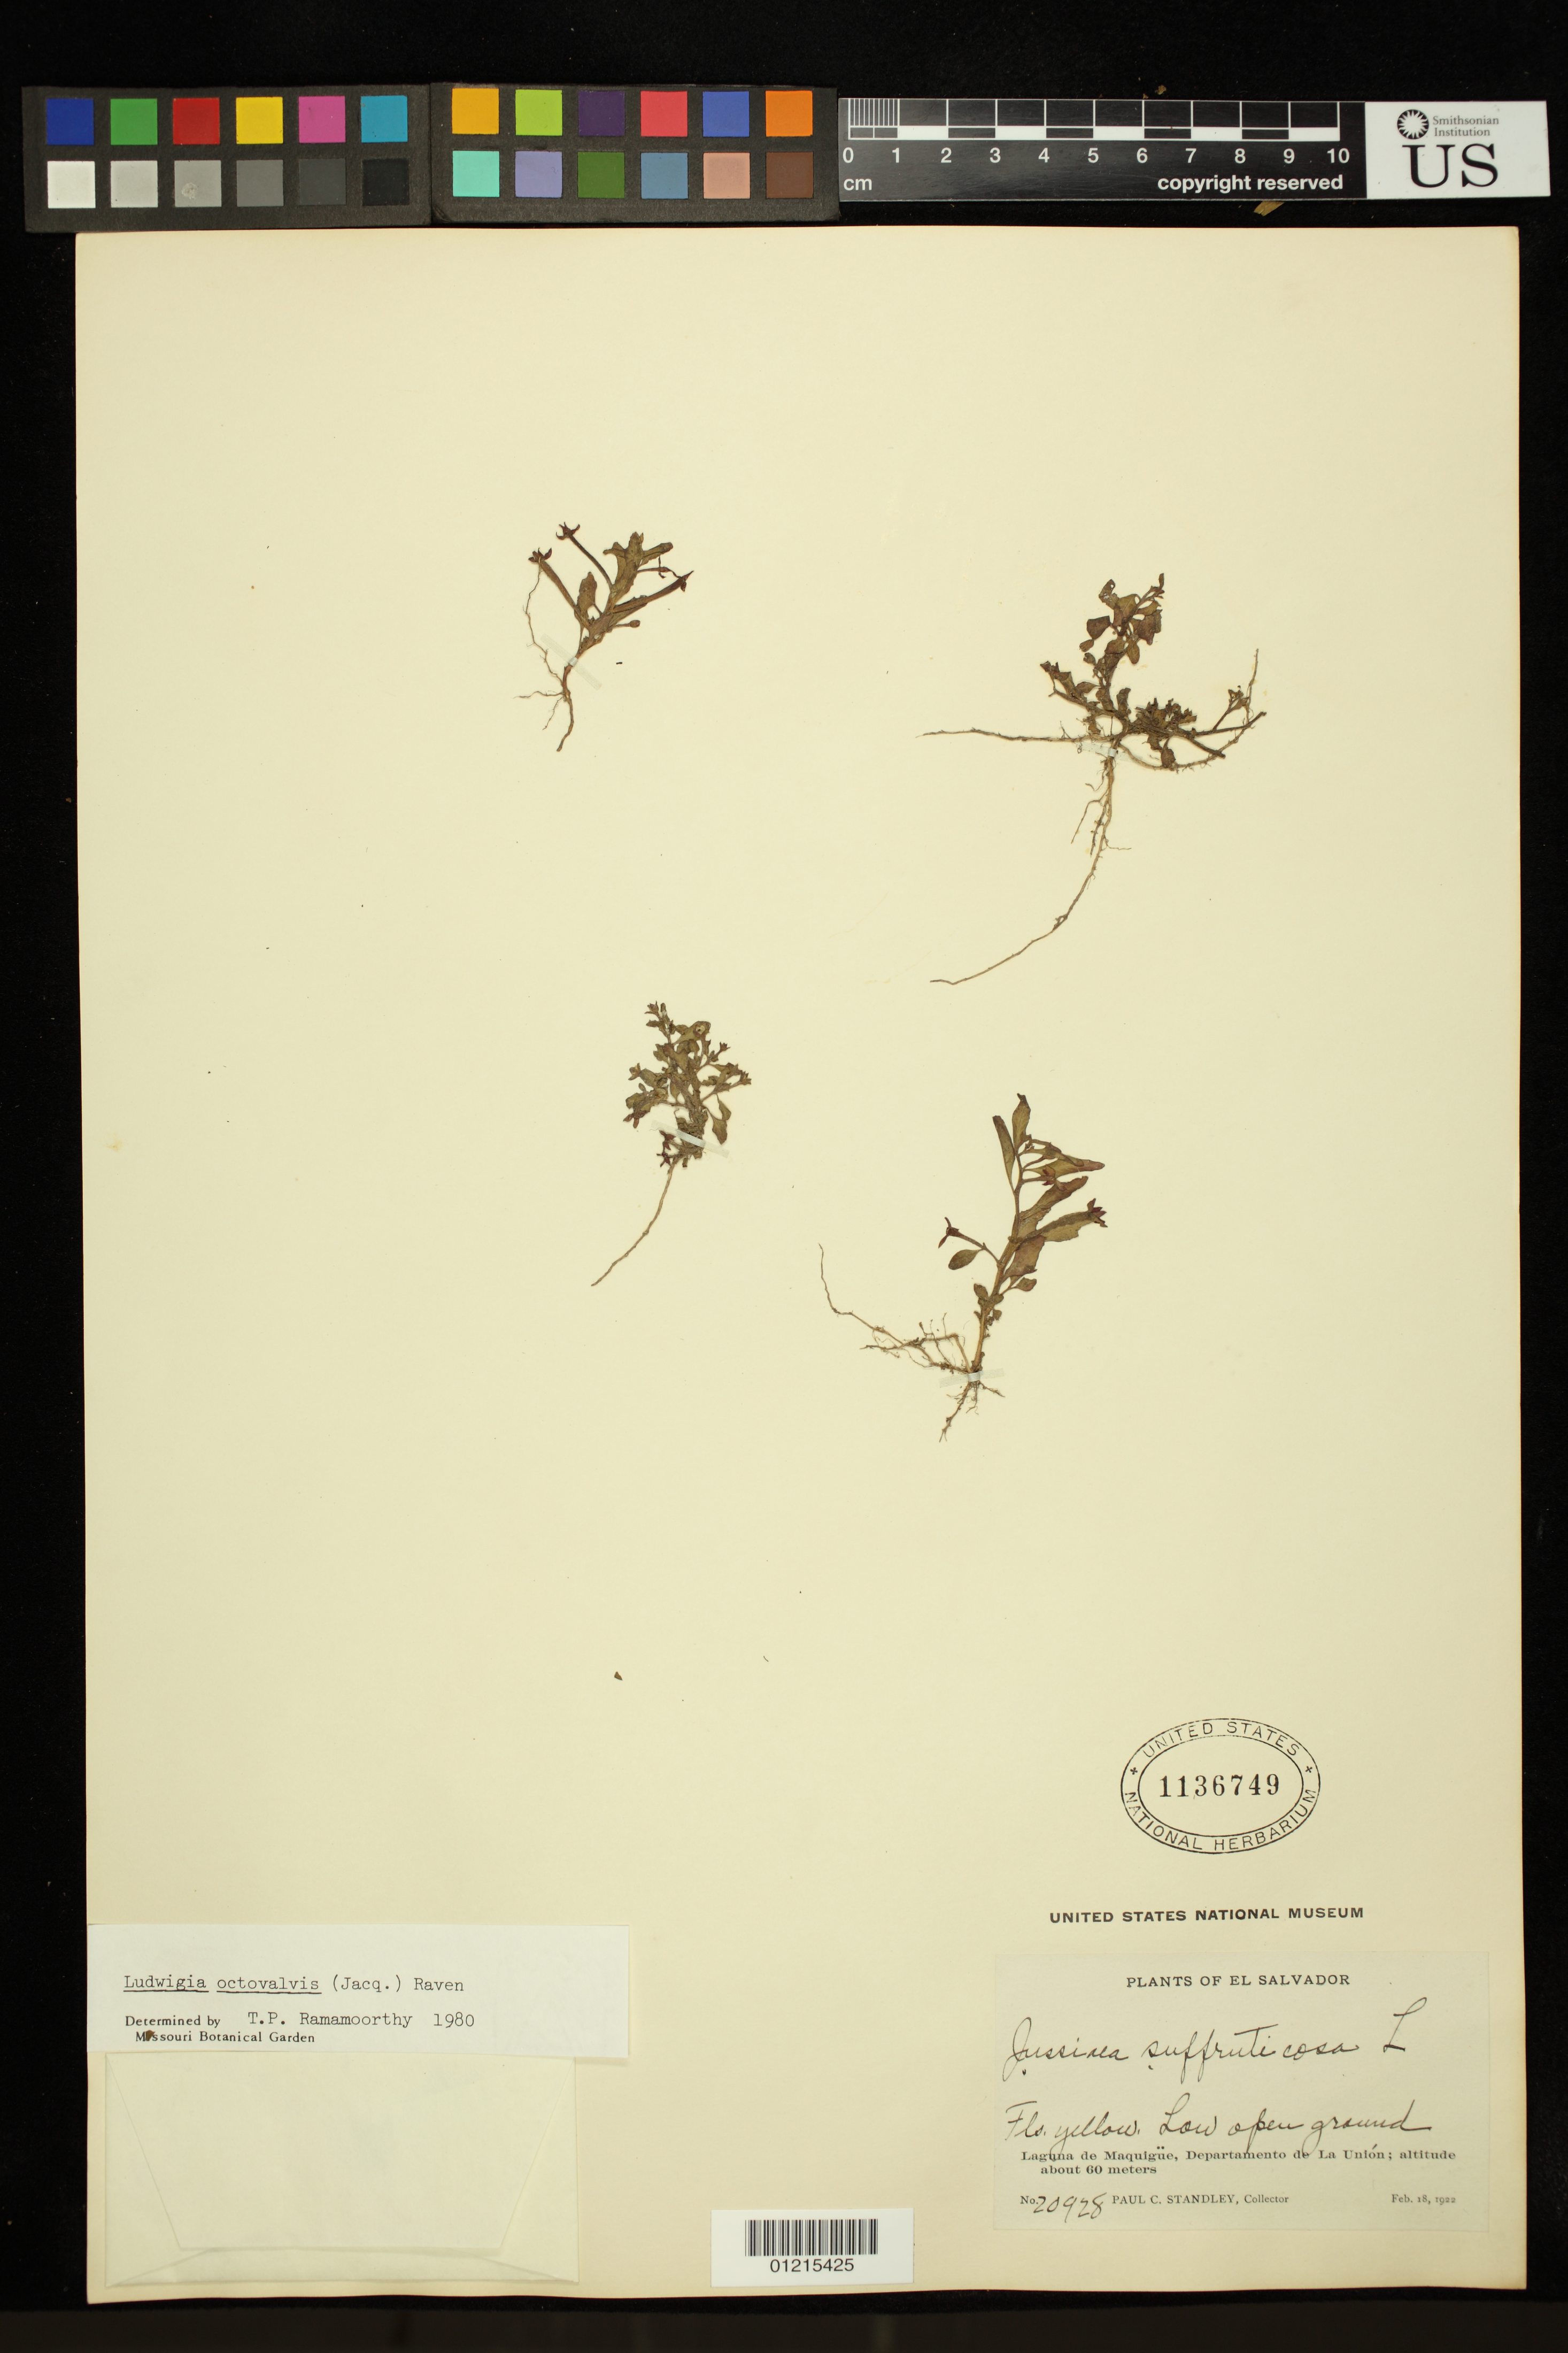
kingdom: Plantae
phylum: Tracheophyta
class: Magnoliopsida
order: Myrtales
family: Onagraceae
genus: Ludwigia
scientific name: Ludwigia octovalvis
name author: (Jacq.) P.H. Raven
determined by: Ramamoorthy, T. P.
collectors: P. C. Standley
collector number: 20928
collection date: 1922-02-18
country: El Salvador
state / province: La Unión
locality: Laguna de Maquigüe.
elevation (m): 60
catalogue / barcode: US 1136749